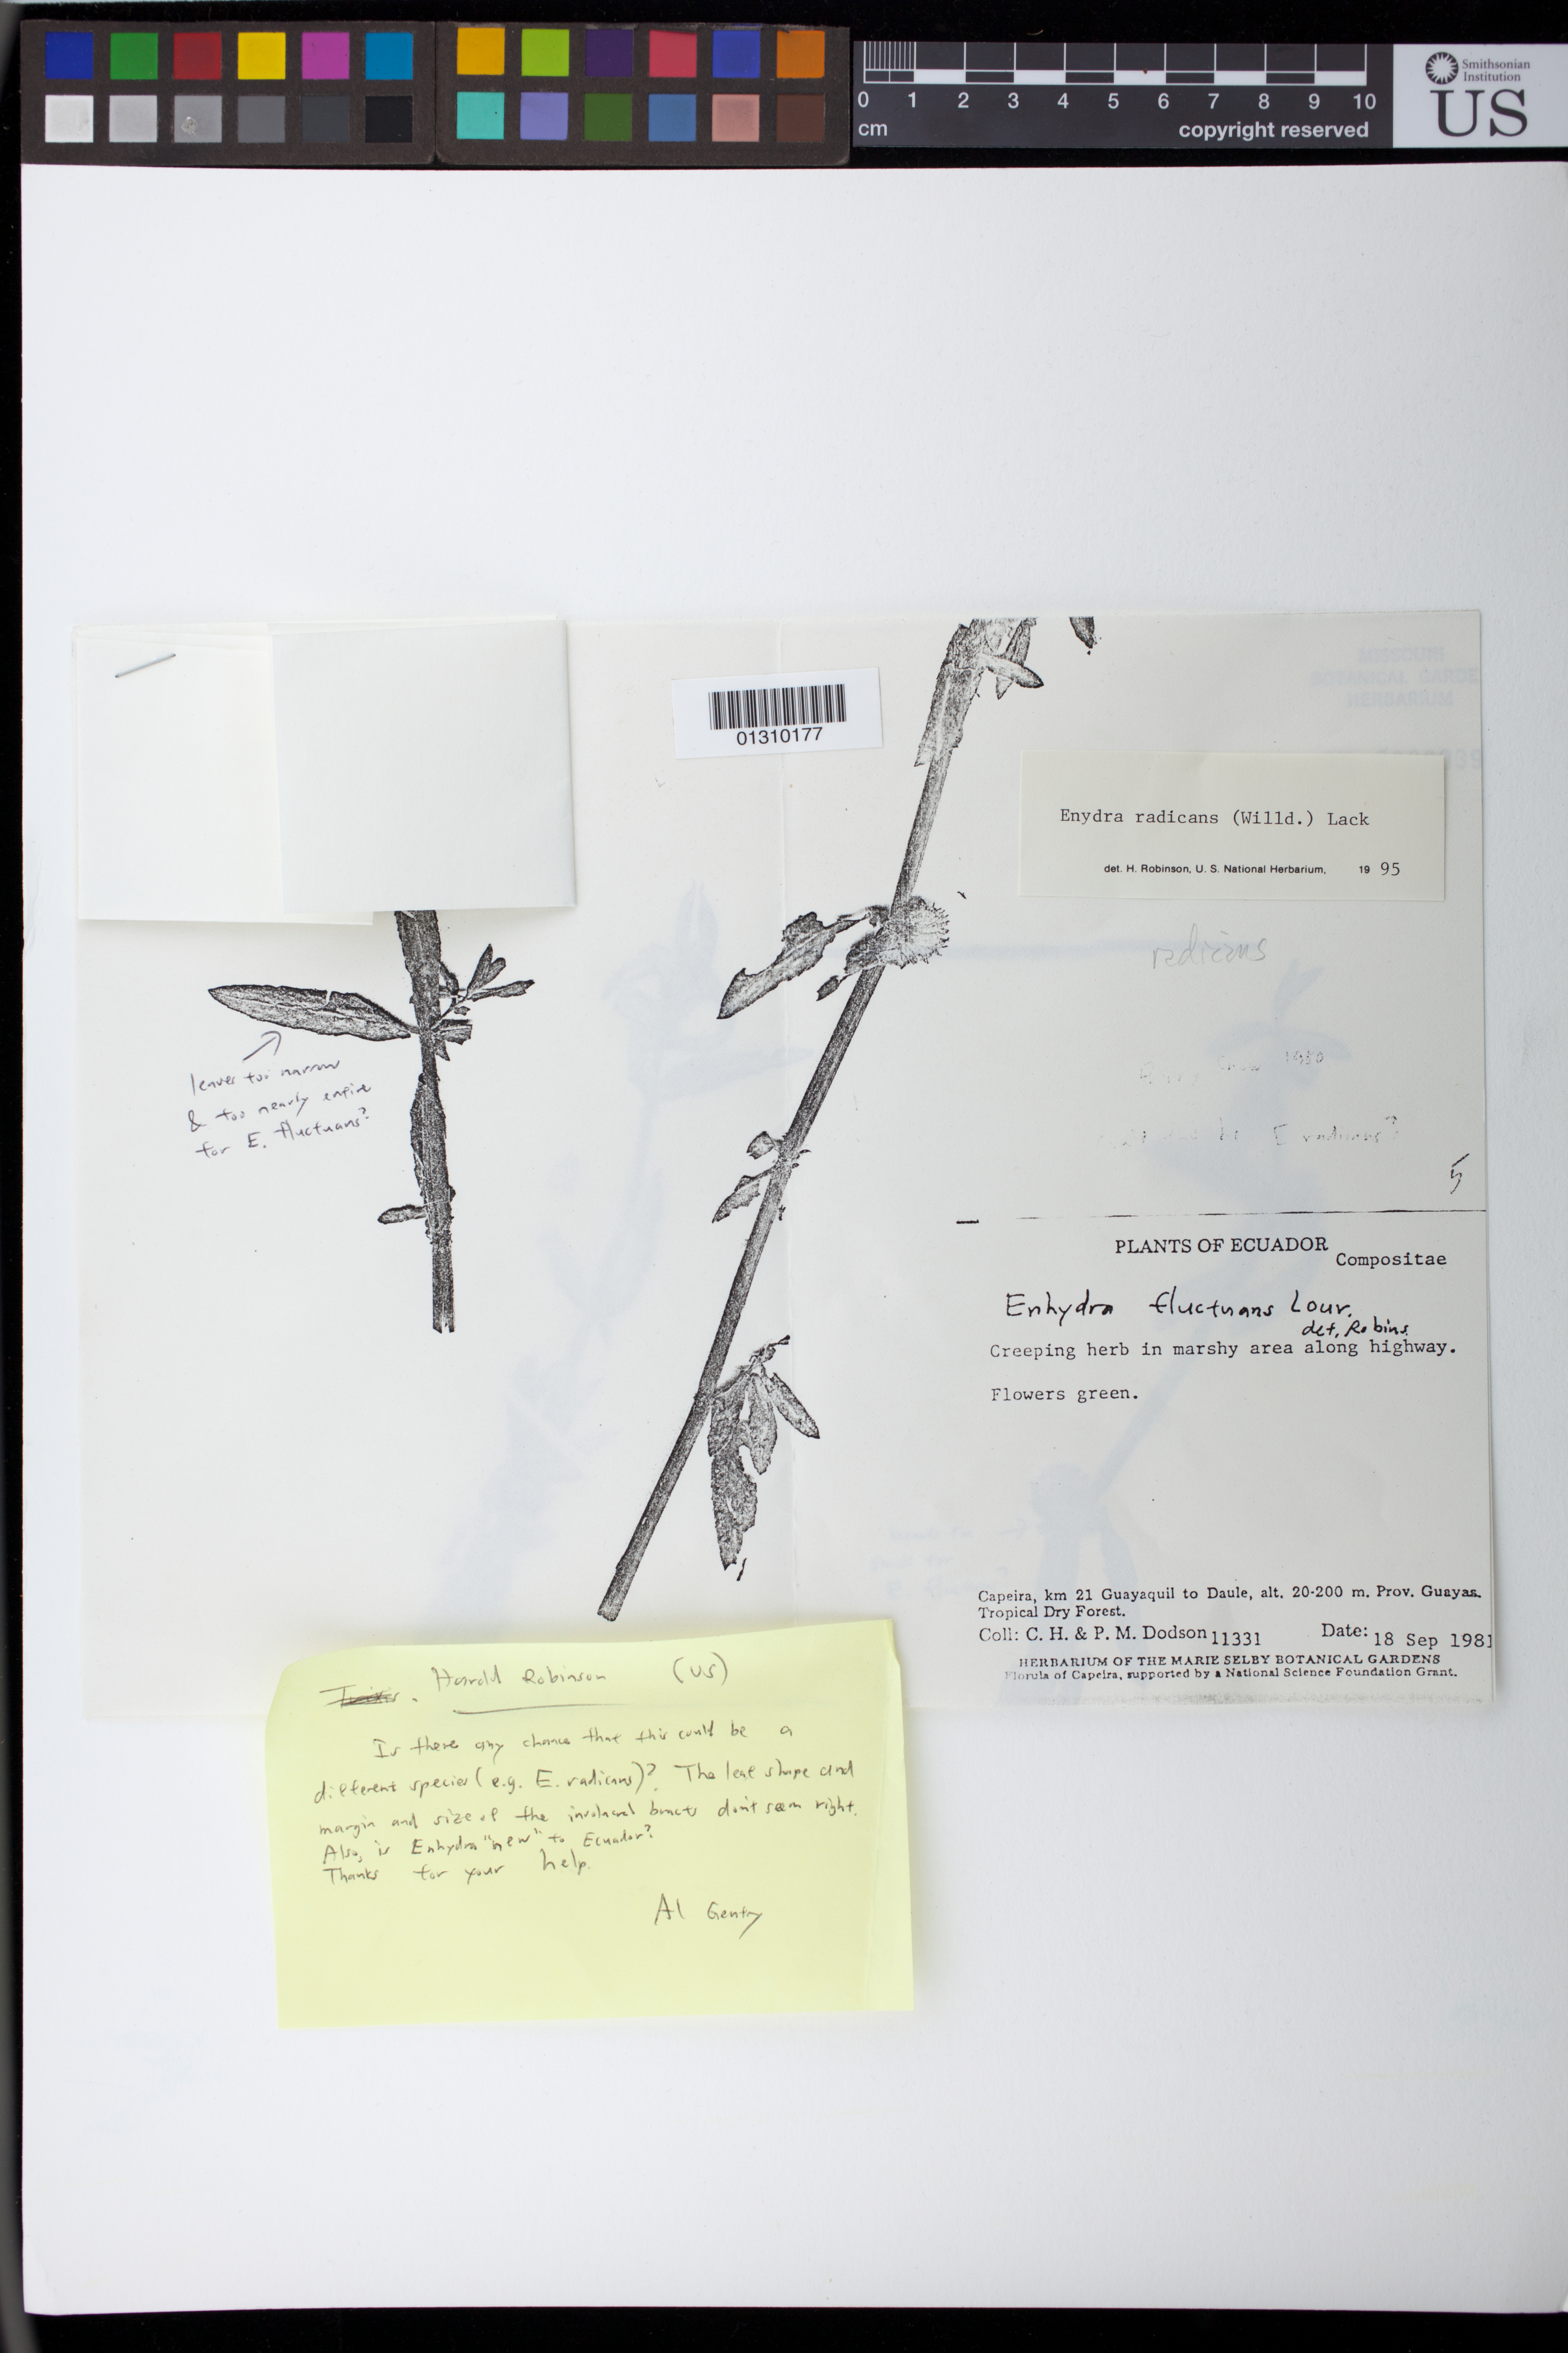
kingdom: Plantae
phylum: Tracheophyta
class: Magnoliopsida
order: Asterales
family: Asteraceae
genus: Enhydra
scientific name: Enhydra fluctuans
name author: Lour.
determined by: Robinson, H. E., (US), Smithsonian Institution - National Museum of Natural History (UNITED STATES)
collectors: C. H. Dodson & P. M. Dodson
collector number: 11331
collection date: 1981-09-18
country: Ecuador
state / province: Guayas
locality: Capeira, km 21 Guayaquil to Daule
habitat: Creeping herb in marshy area along highway. Tropical Dry Forest.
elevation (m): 20